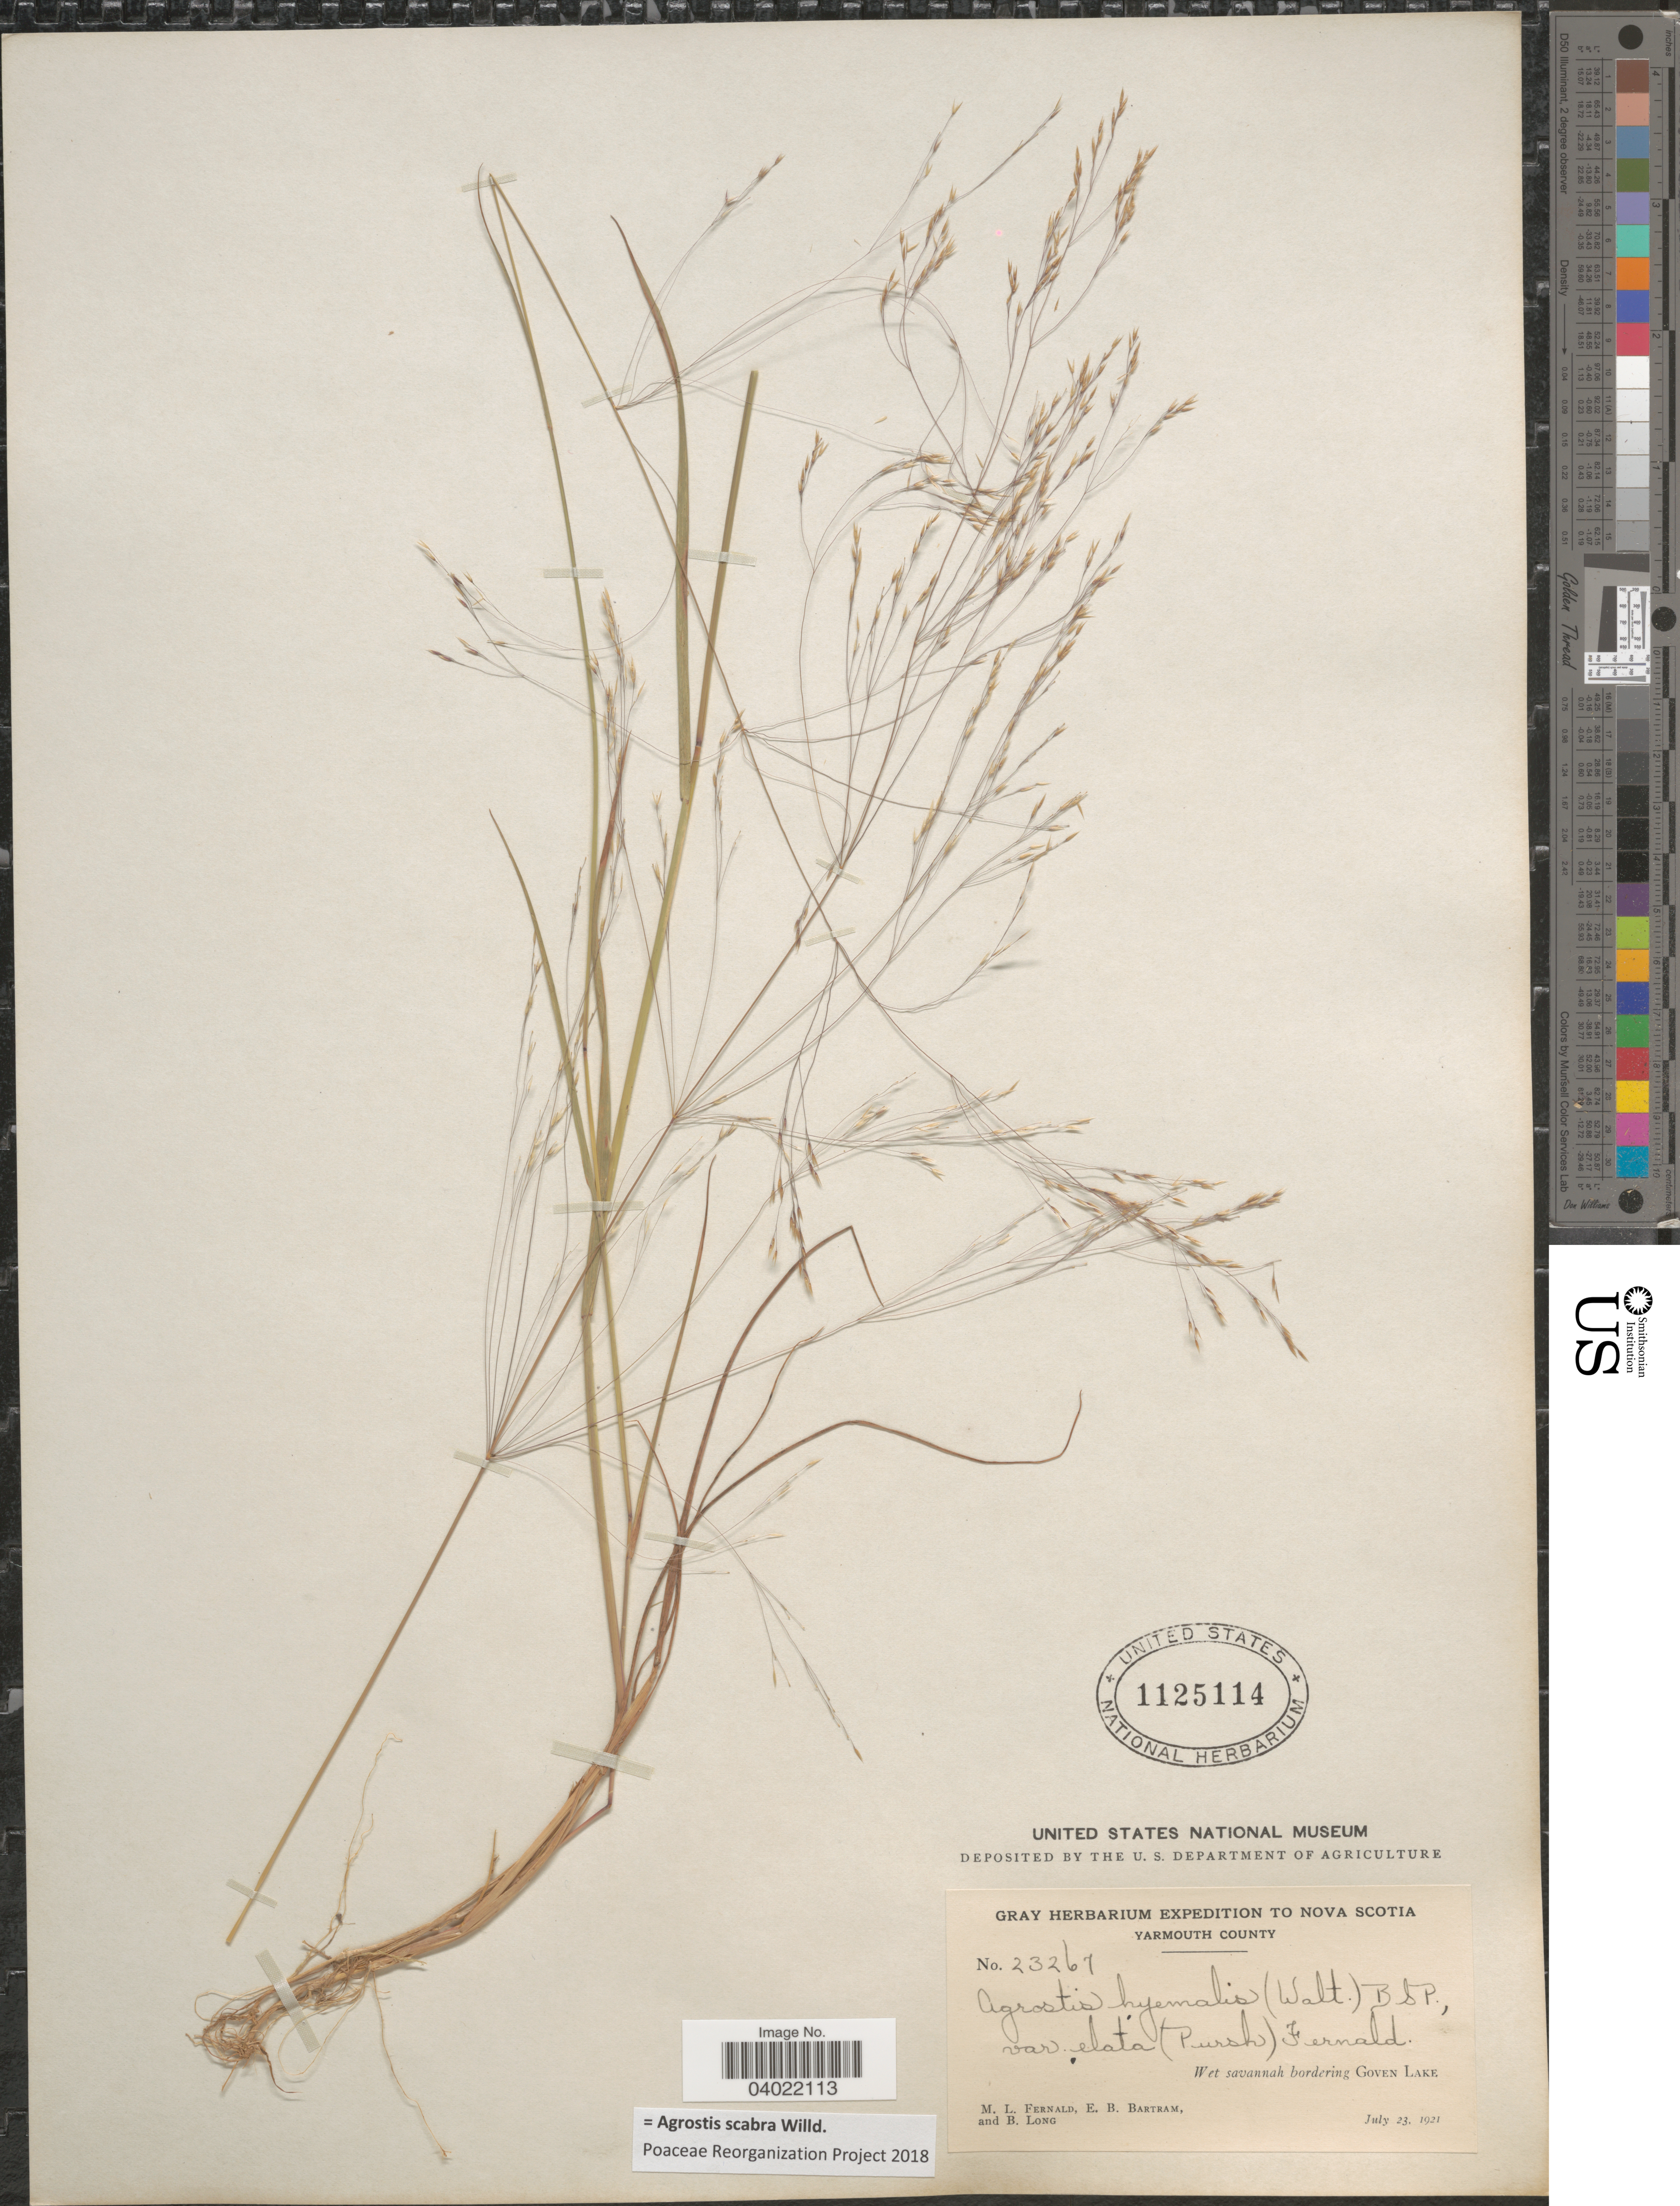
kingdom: Plantae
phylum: Tracheophyta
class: Liliopsida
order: Poales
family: Poaceae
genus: Agrostis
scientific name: Agrostis scabra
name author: Willd.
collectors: M. L. Fernald, E. B. Bartram & B. Long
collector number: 23267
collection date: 1921-07-23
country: Canada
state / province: Nova Scotia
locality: Yarmouth County. Wet savannah bordering, Goven Lake.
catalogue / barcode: US 1125114